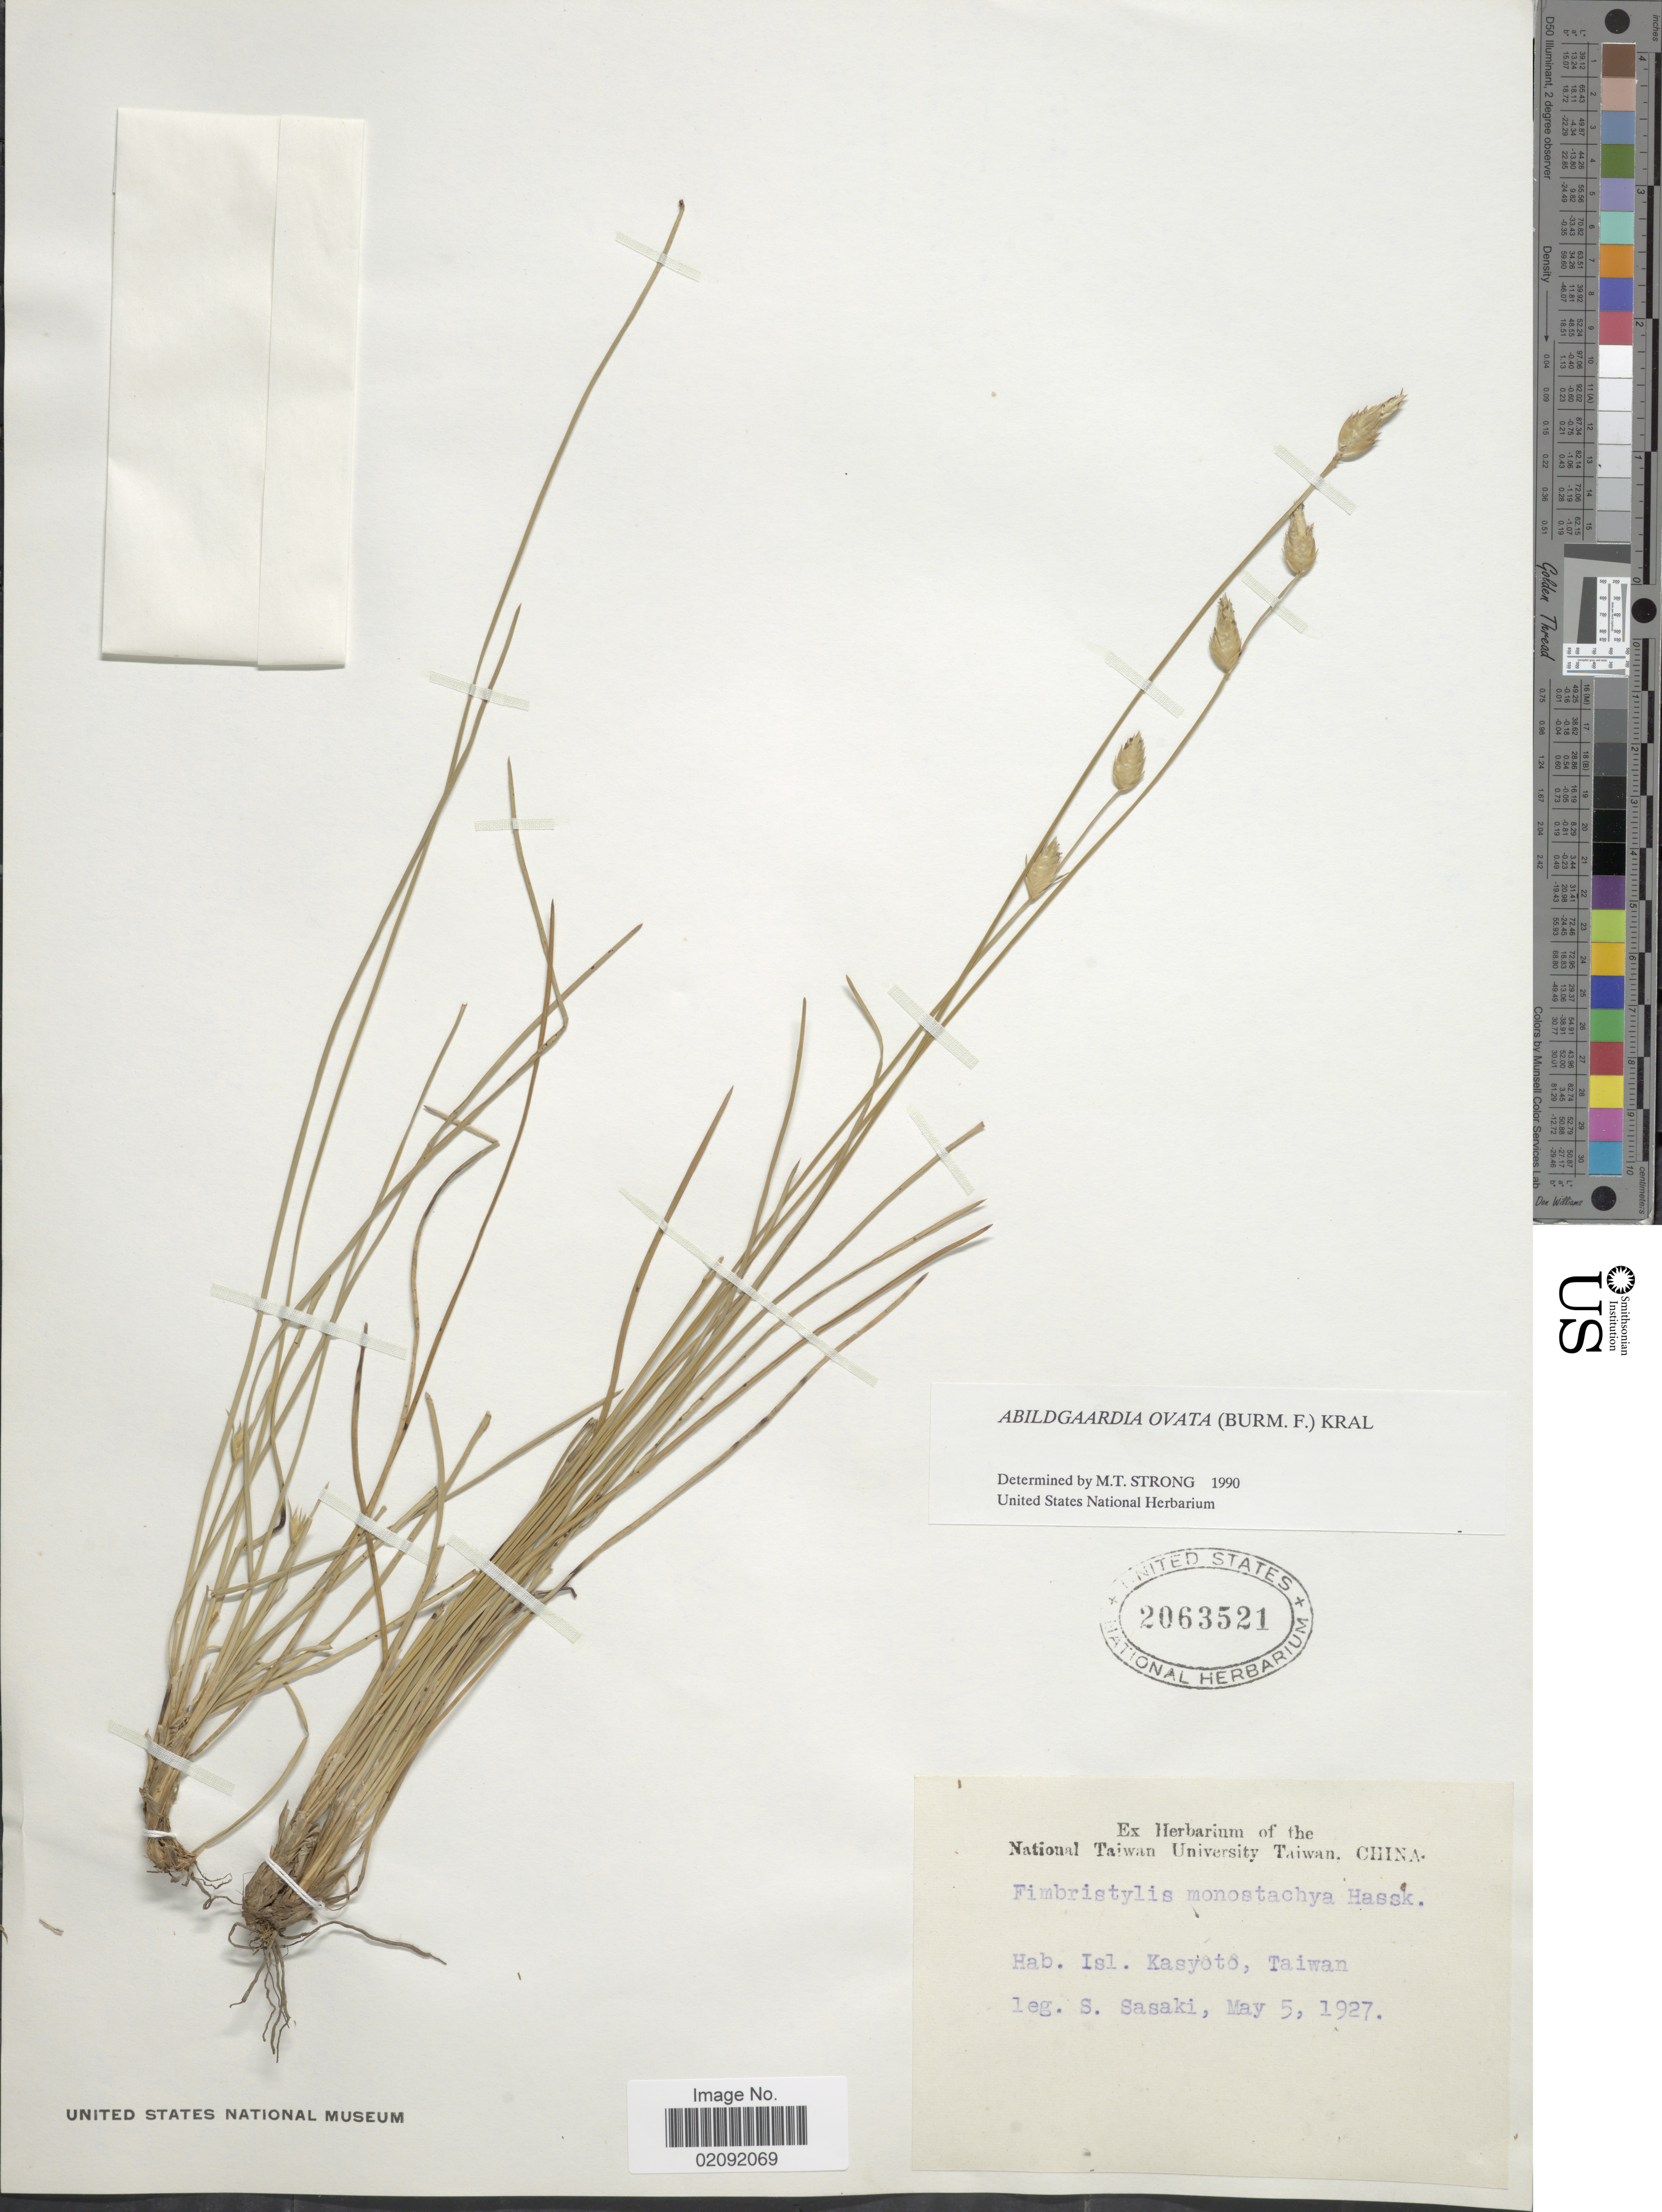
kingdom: Plantae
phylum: Tracheophyta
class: Liliopsida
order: Poales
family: Cyperaceae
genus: Abildgaardia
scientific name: Abildgaardia ovata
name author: (Burm. f.) Kral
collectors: S. Sasaki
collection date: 1927-05-05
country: Taiwan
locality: Isl. Kasyoto.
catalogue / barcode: US 2063521